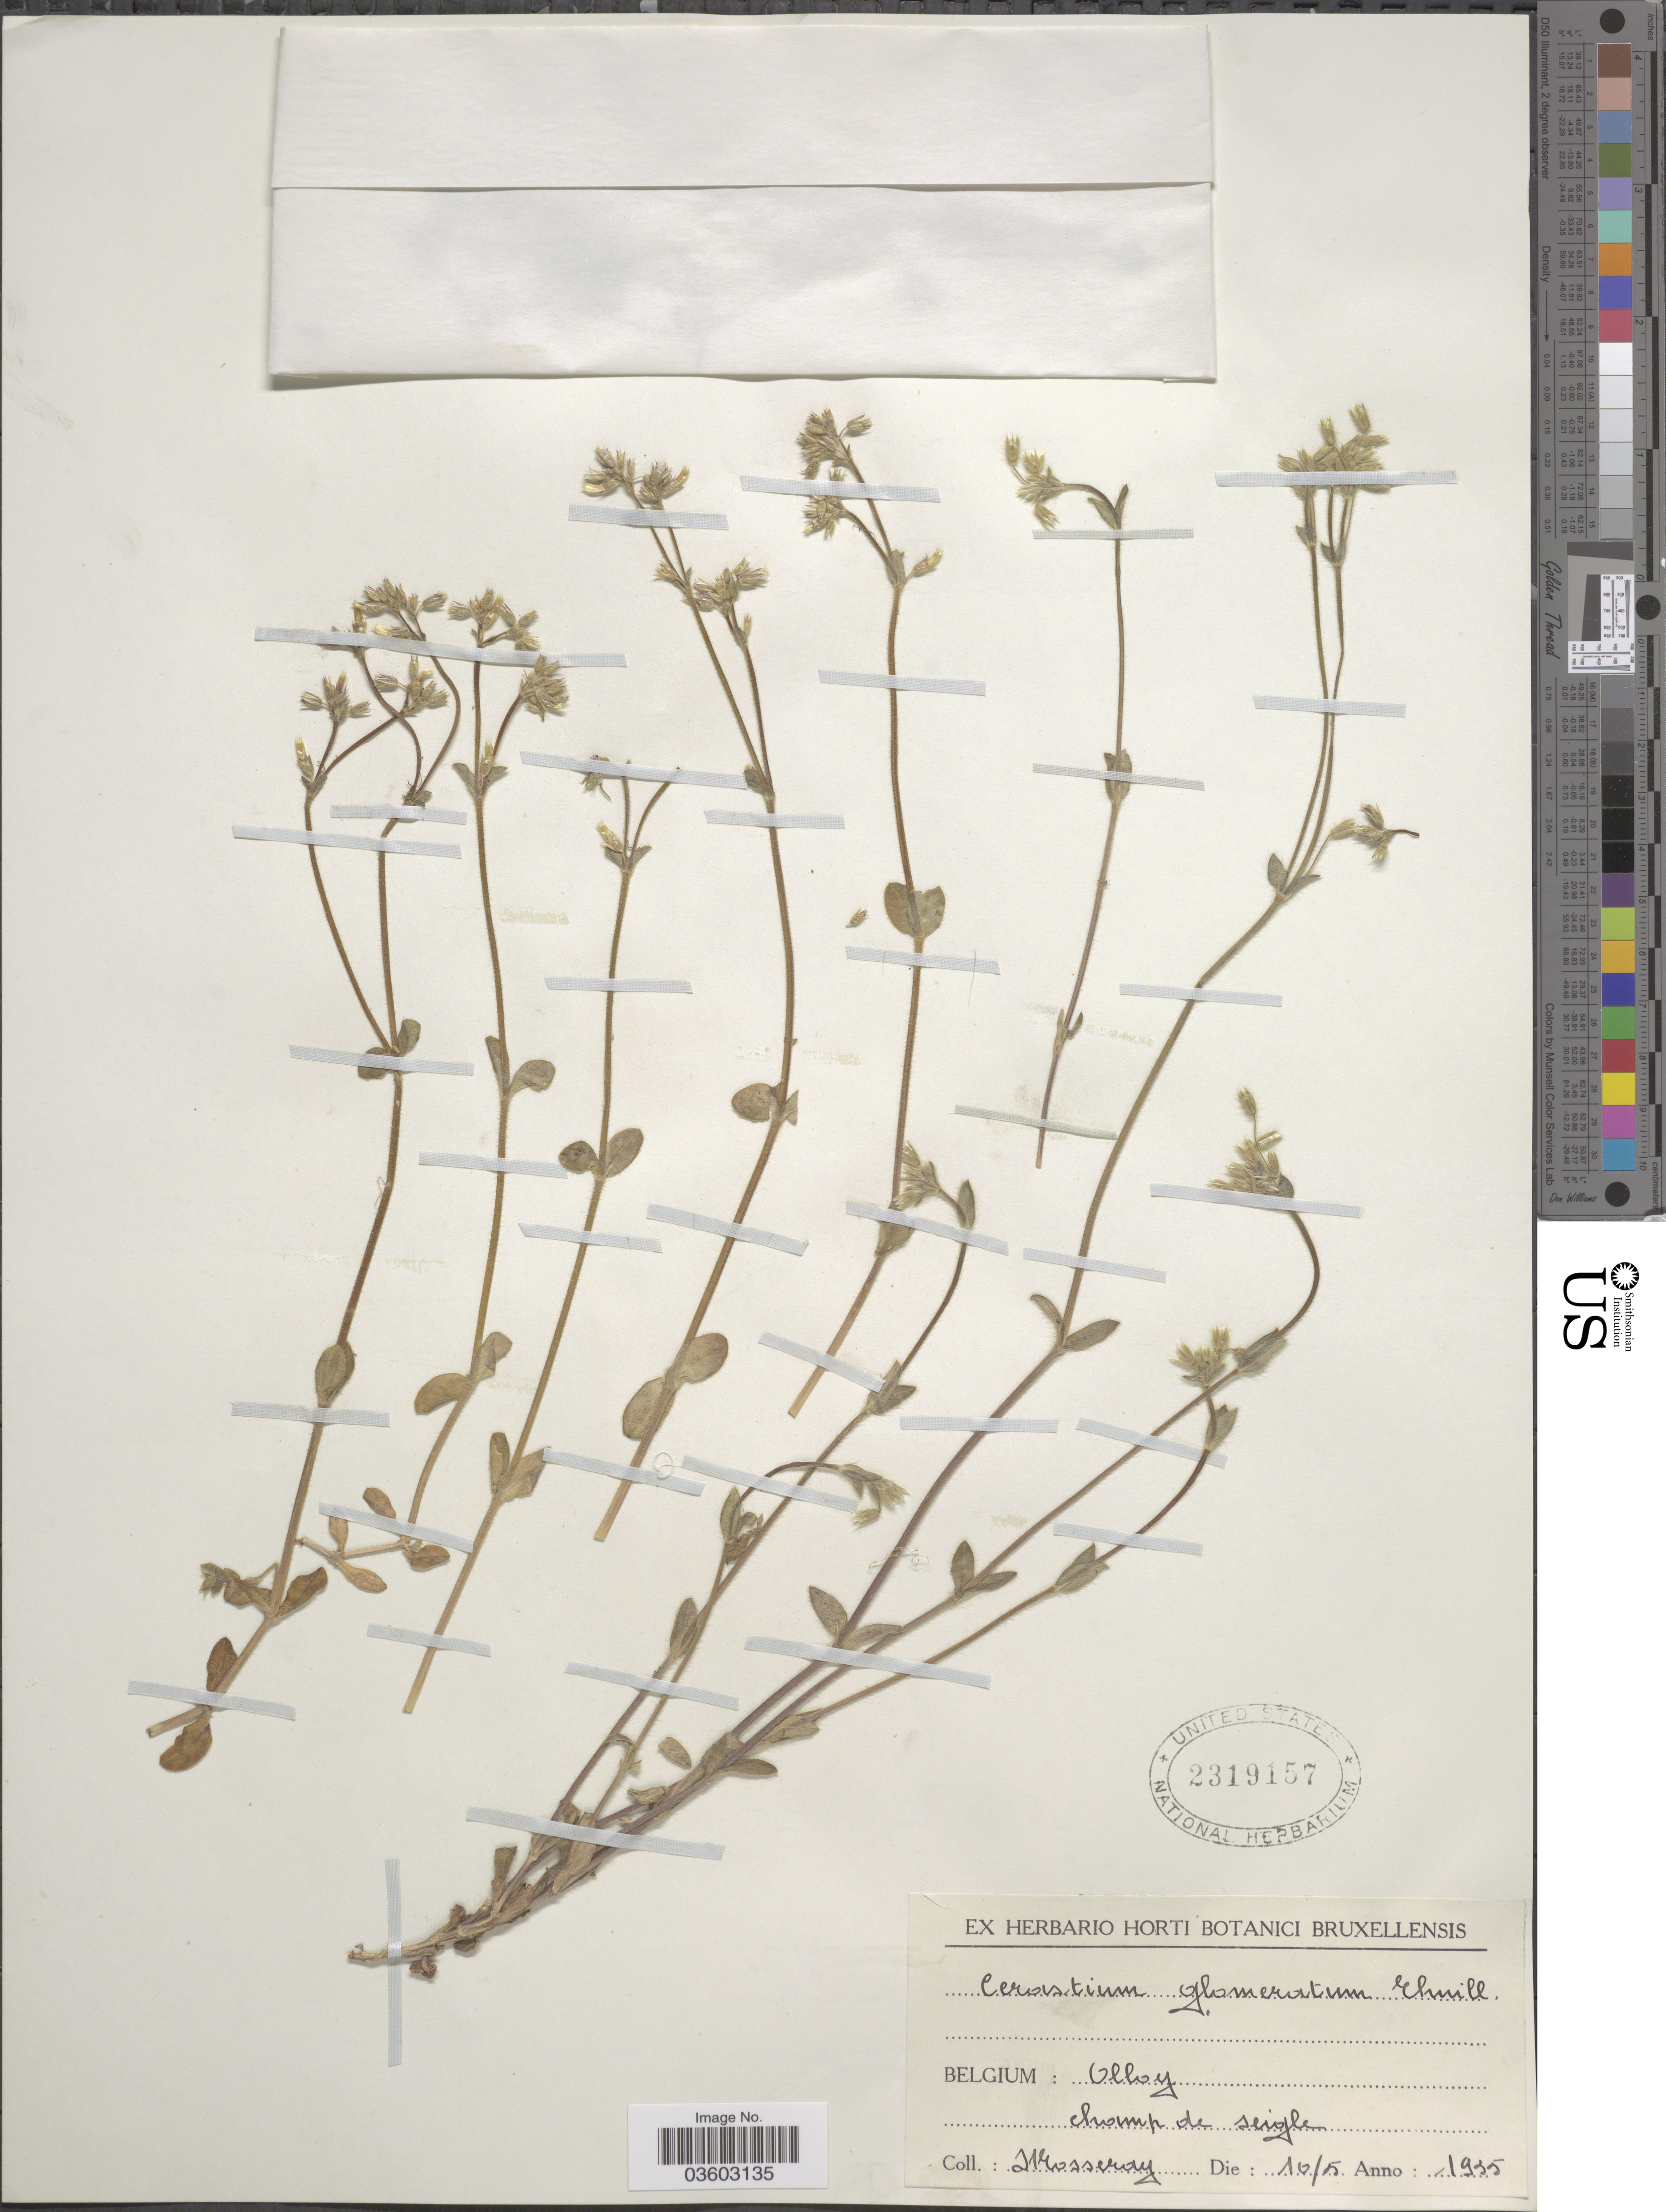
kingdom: Plantae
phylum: Tracheophyta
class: Magnoliopsida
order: Caryophyllales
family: Caryophyllaceae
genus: Cerastium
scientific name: Cerastium glomeratum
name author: Thuill.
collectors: Mosseray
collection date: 1935-05-10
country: Belgium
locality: Olloy. Champ de Seigle.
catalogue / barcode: US 2319157